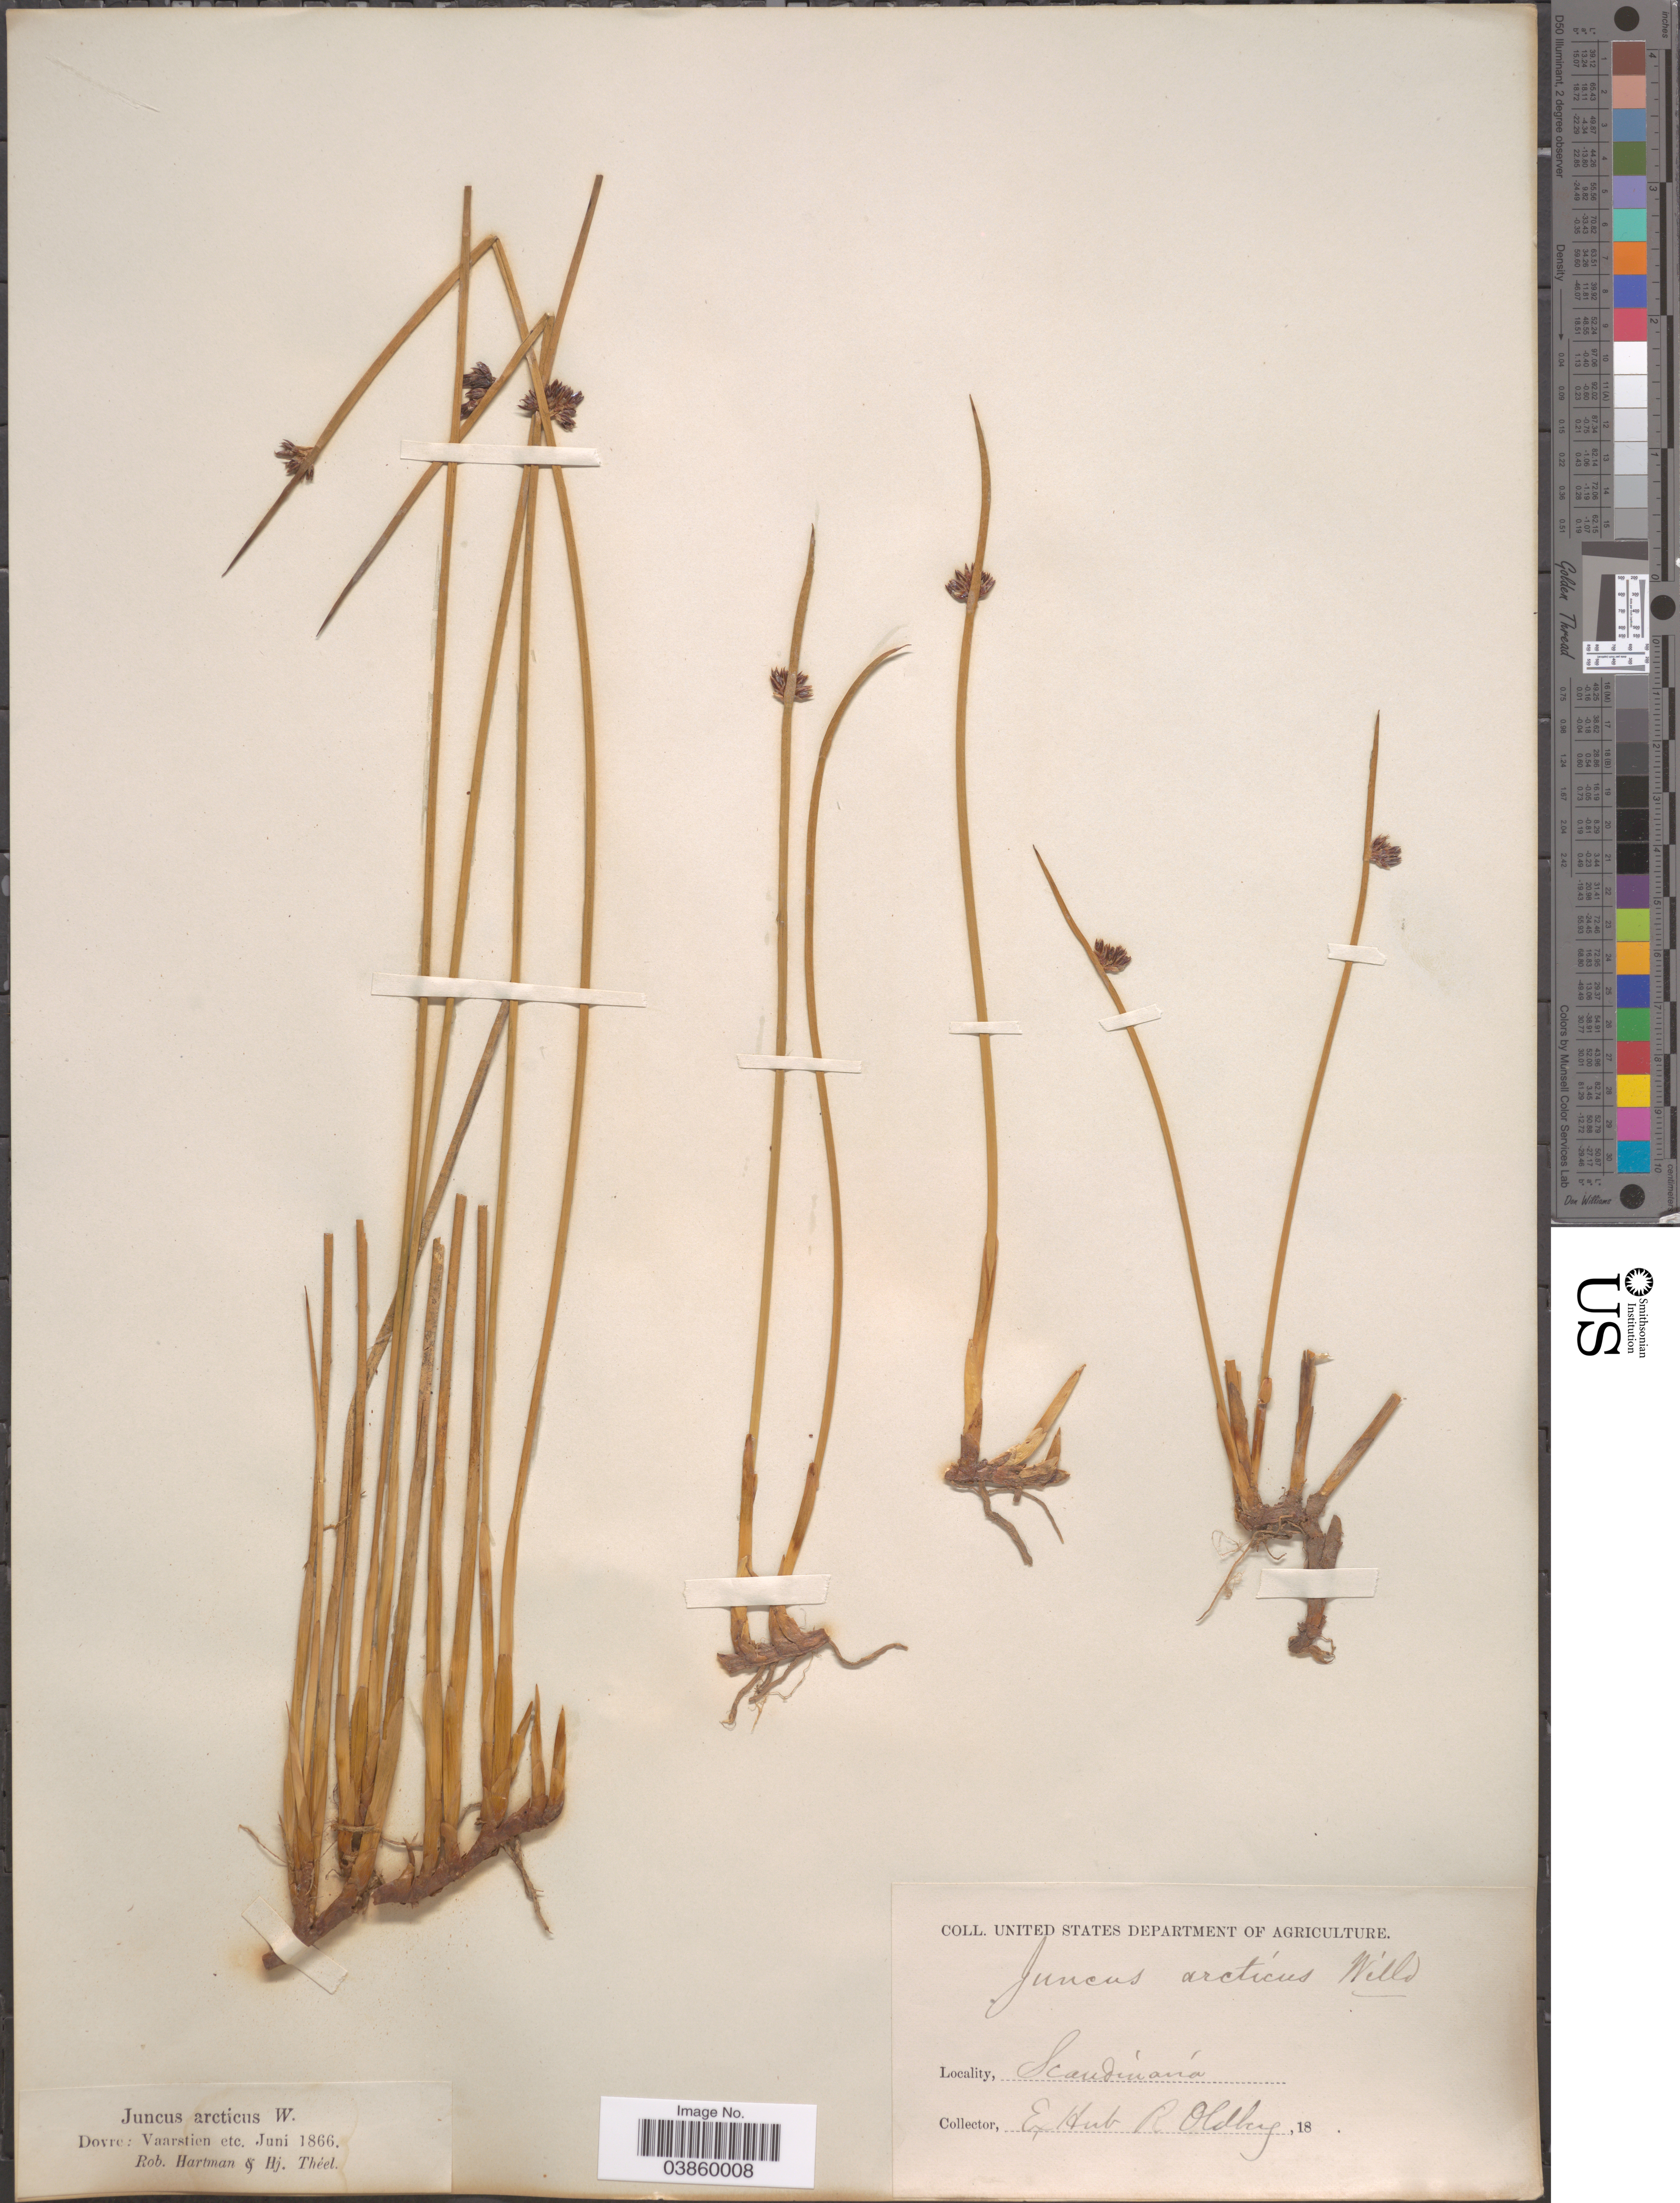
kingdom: Plantae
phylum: Tracheophyta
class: Liliopsida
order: Poales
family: Juncaceae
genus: Juncus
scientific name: Juncus arcticus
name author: Willd.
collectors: R. W. Hartman & H. Théel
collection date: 1866-06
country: Norway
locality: Dovre: Vaarstien. Scandiviana.